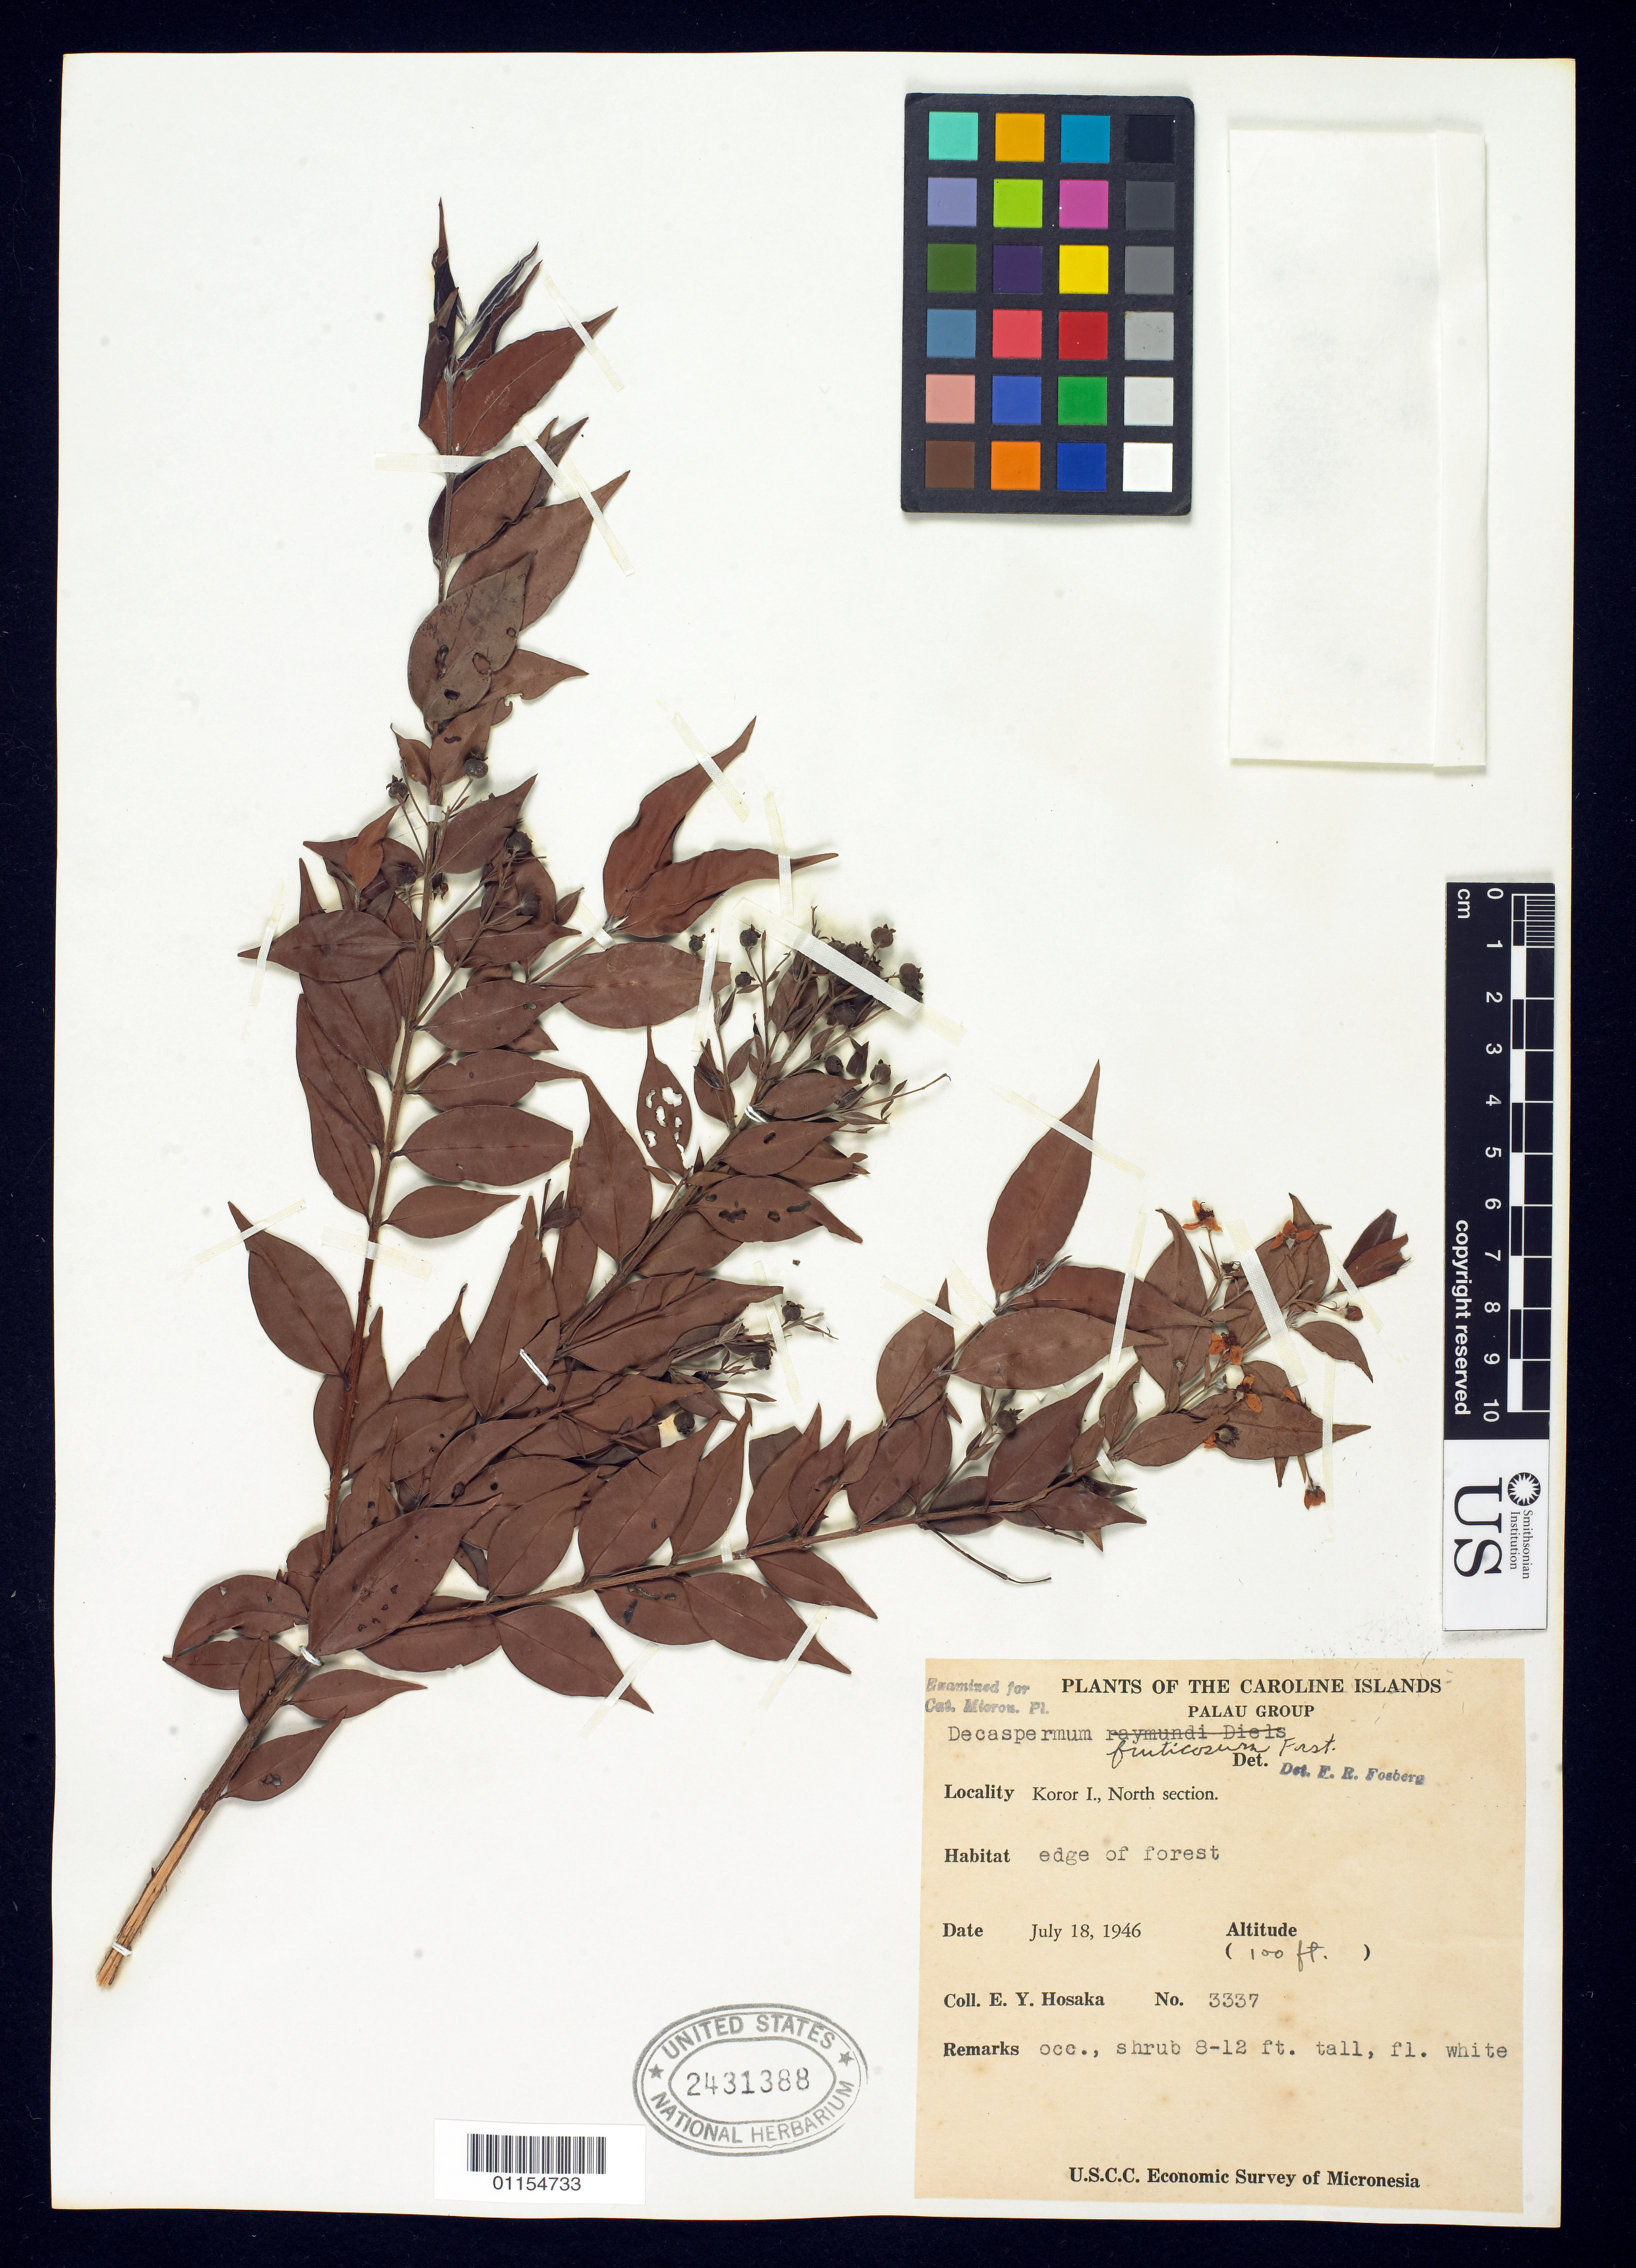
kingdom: Plantae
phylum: Tracheophyta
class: Magnoliopsida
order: Myrtales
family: Myrtaceae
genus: Decaspermum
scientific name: Decaspermum raymundi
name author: Diels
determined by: Strong, Mark T., (BOT), Smithsonian Institution - National Museum of Natural History (UNITED STATES)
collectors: E. Y. Hosaka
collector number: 3337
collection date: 1946-07-18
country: Palau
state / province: Koror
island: Oreor [Koror] I.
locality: North section.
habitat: edge of forest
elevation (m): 8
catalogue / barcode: US 2431388